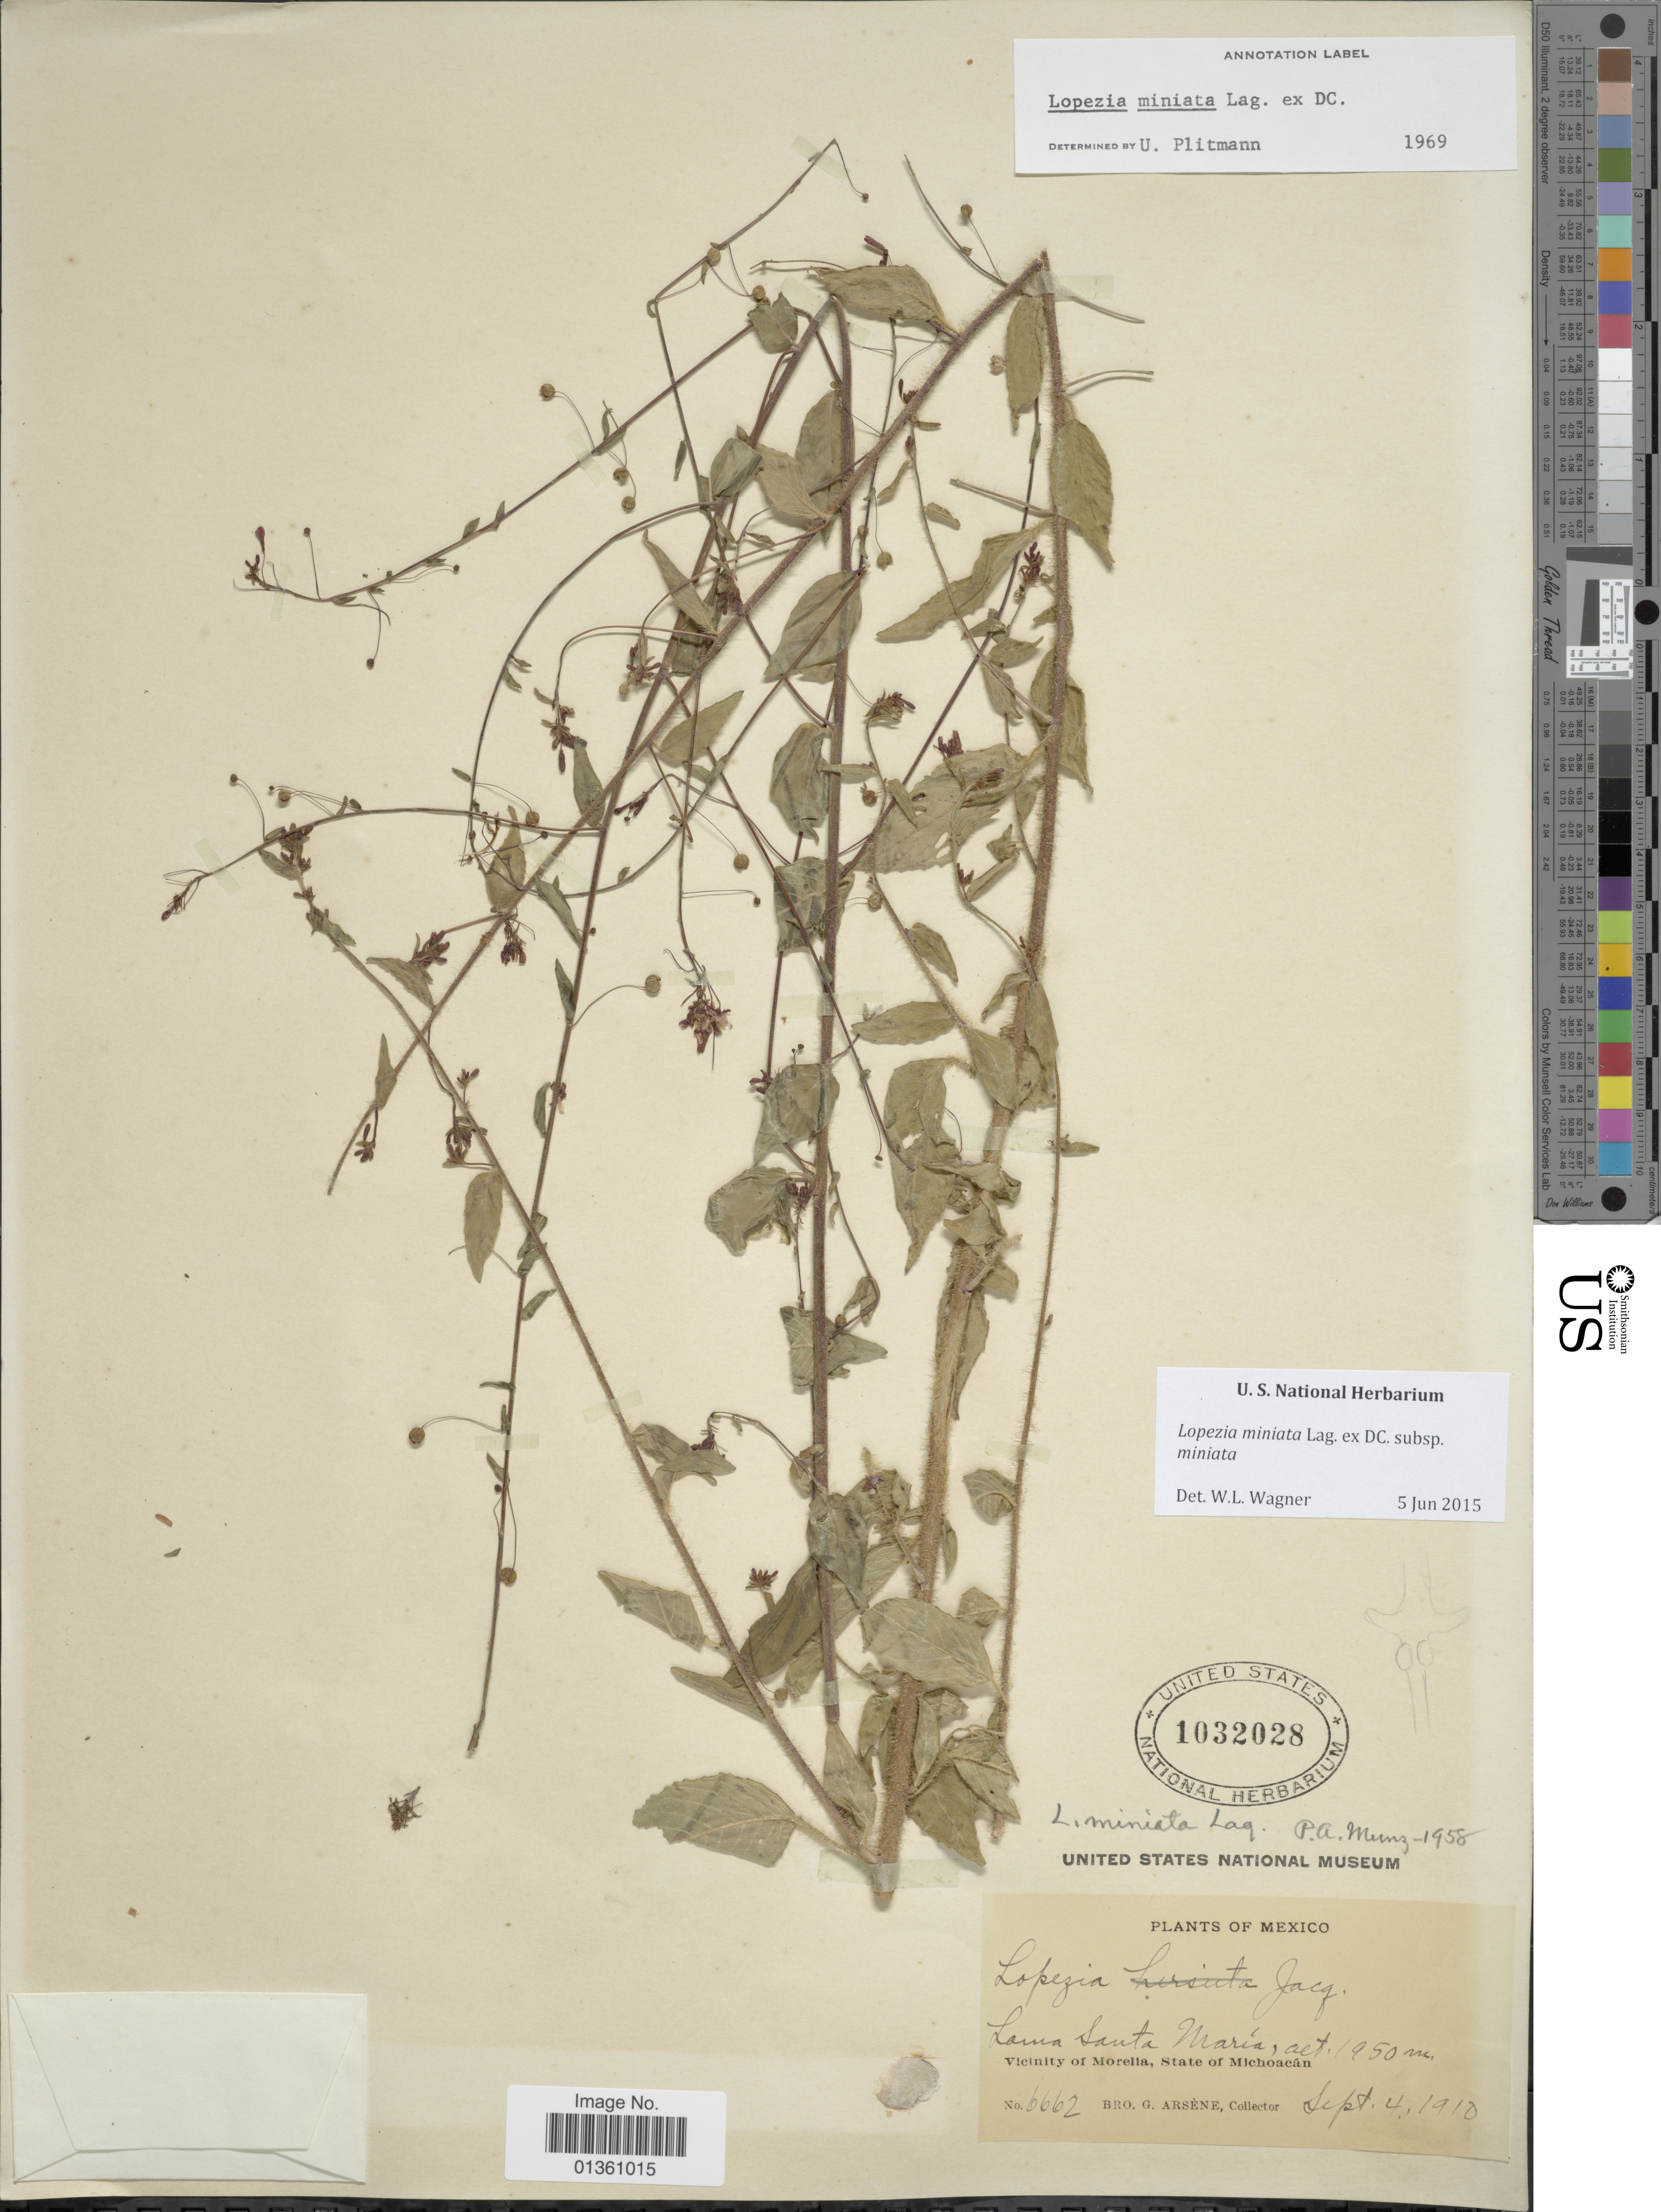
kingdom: Plantae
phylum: Tracheophyta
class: Magnoliopsida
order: Myrtales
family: Onagraceae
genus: Lopezia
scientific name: Lopezia miniata subsp. miniata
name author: Lag. ex DC.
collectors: Bro. G. Arsène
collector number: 6662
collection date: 1910-09-04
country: Mexico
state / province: Michoacán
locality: Lama Santa María. Vicinity of Morelia.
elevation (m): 1950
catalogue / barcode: US 1032028